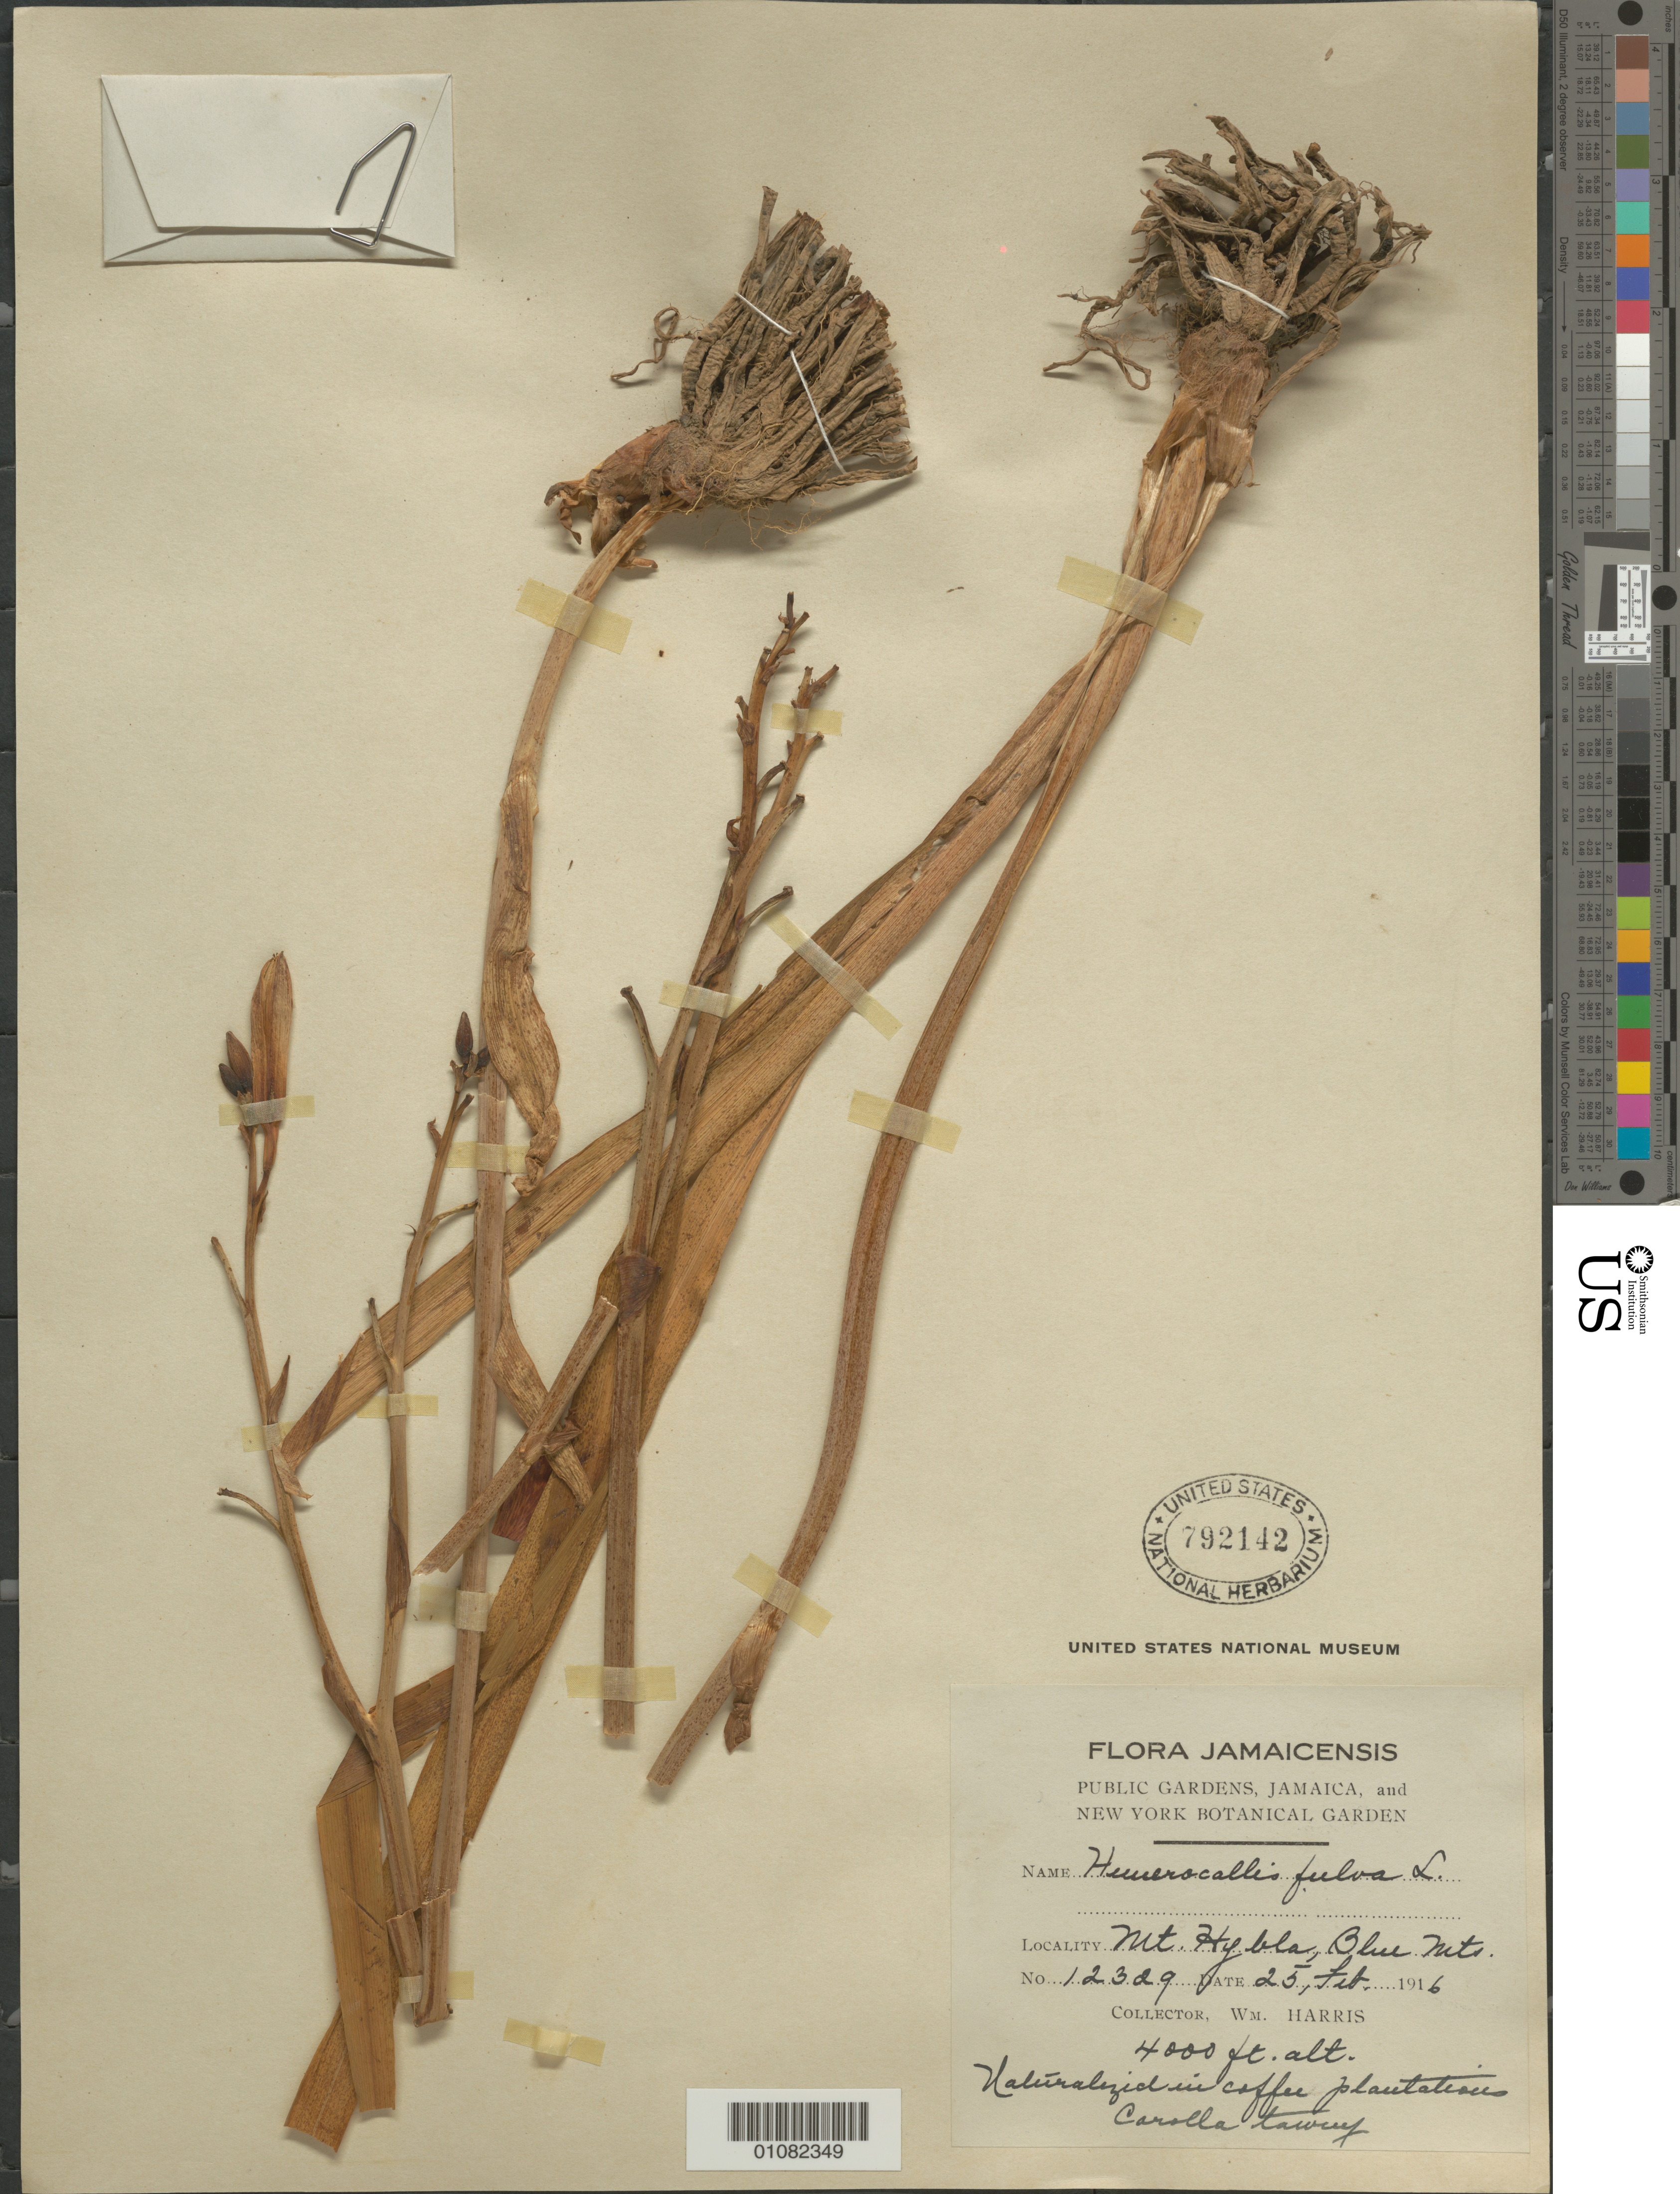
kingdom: Plantae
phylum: Tracheophyta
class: Liliopsida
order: Asparagales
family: Asphodelaceae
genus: Hemerocallis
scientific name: Hemerocallis fulva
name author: L.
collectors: W. Harris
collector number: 12329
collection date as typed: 25 Feb 1916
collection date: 1916-02-25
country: Jamaica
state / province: St. George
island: Jamaica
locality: Mt. Hybla, Blue Mts.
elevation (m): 1219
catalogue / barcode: US 792142